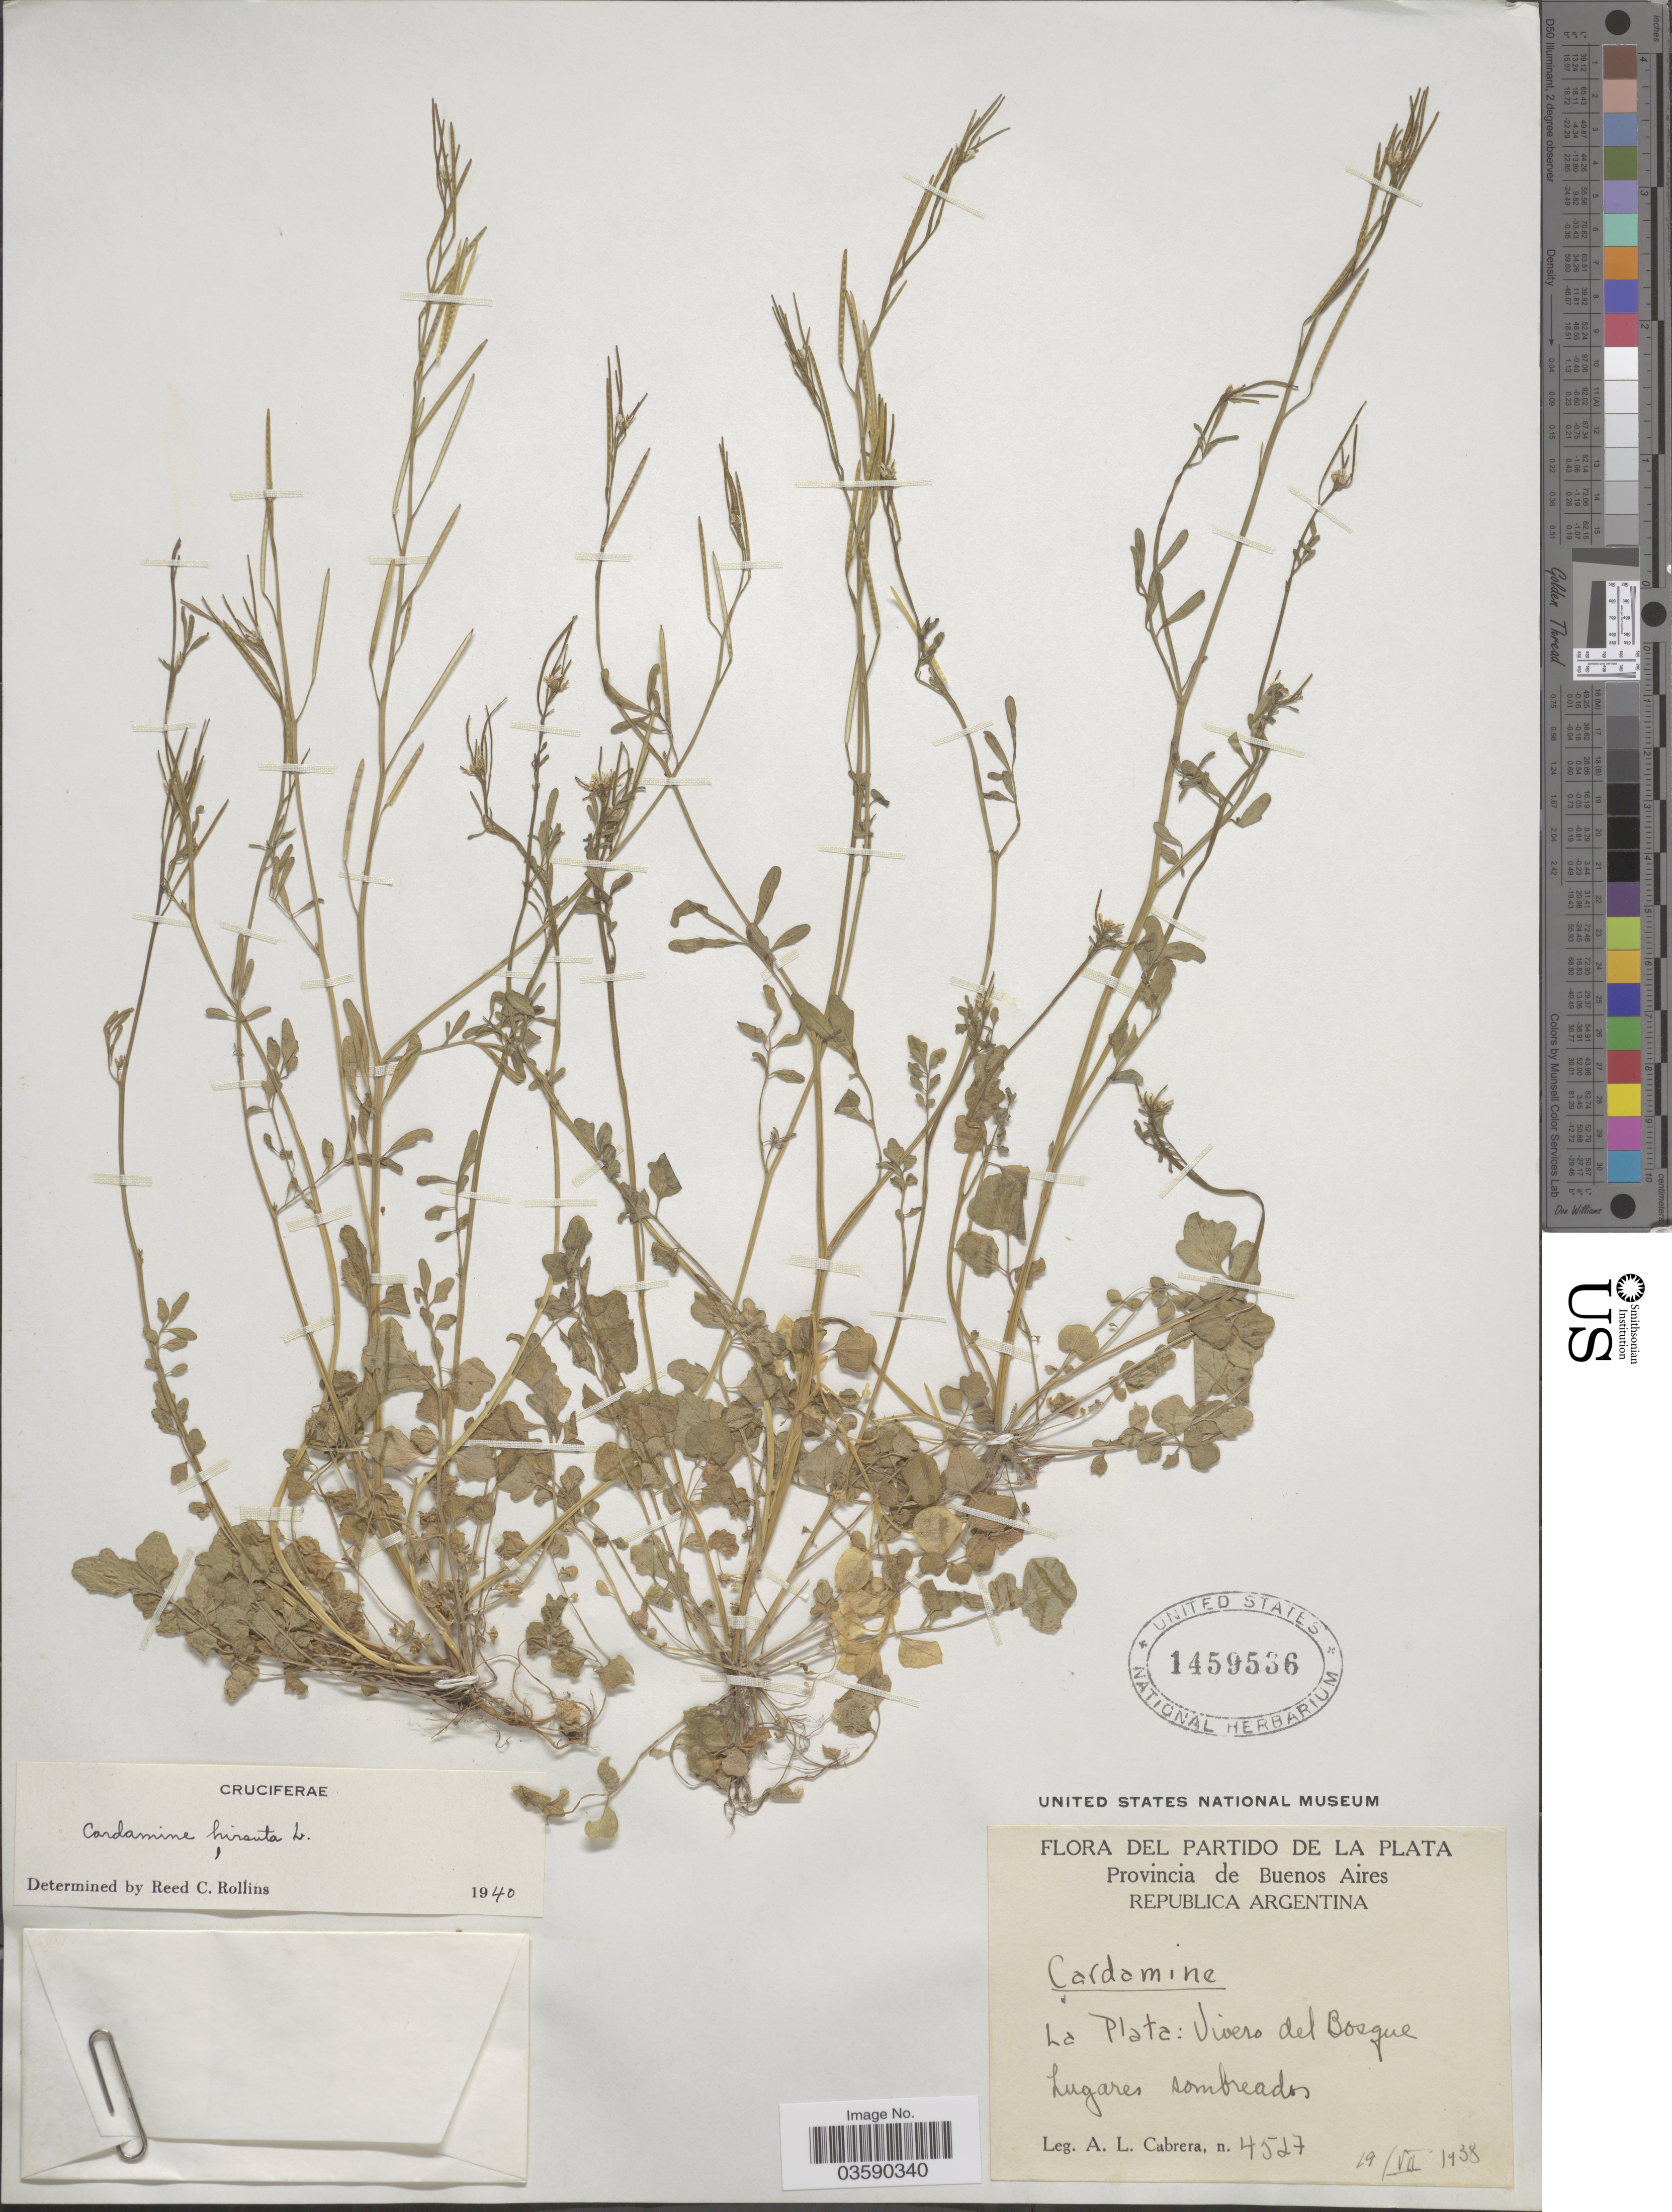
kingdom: Plantae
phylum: Tracheophyta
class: Magnoliopsida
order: Brassicales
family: Brassicaceae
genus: Cardamine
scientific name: Cardamine hirsuta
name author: L.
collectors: A. L. Cabrera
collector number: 4527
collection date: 1938-07-19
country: Argentina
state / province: Buenos Aires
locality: Del Partido De La Plata. Vivero del Bosque. Lugares sombreados.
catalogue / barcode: US 1459536